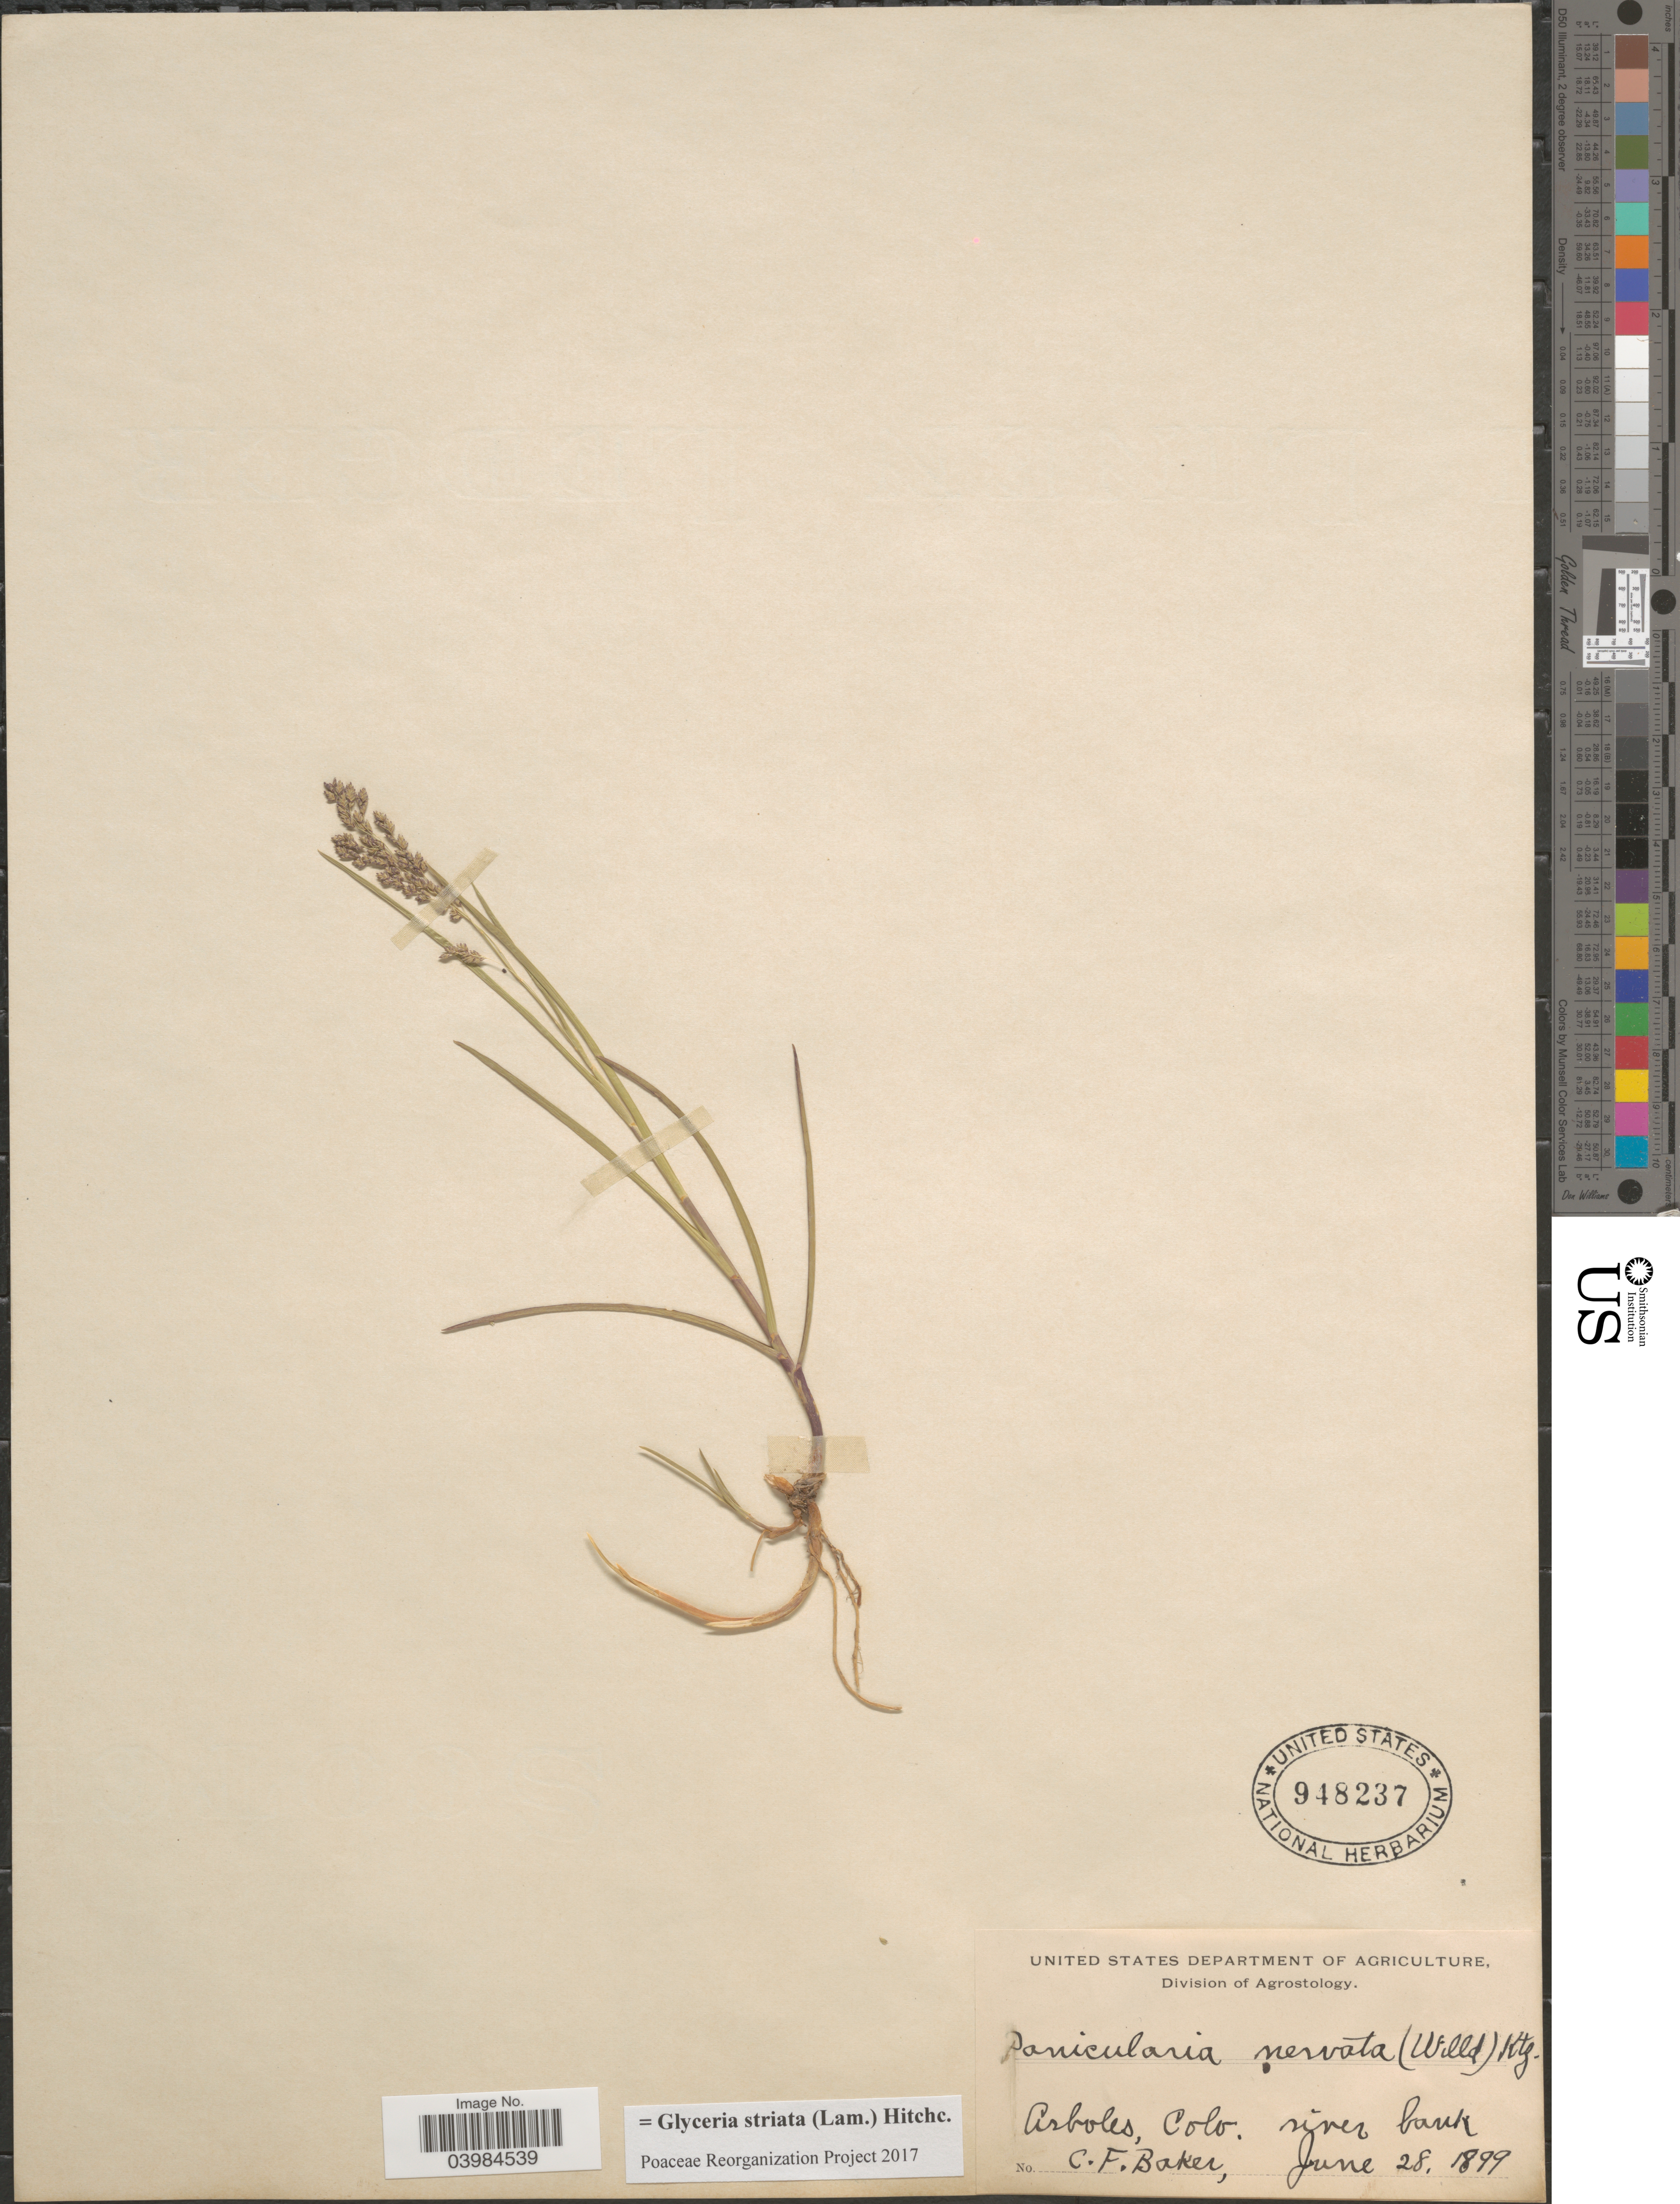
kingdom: Plantae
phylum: Tracheophyta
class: Liliopsida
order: Poales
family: Poaceae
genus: Glyceria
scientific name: Glyceria striata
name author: (Lam.) Hitchc.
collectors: C. F. Baker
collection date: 1899-06-28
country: United States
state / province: Colorado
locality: Arboles. River bank.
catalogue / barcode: US 948237